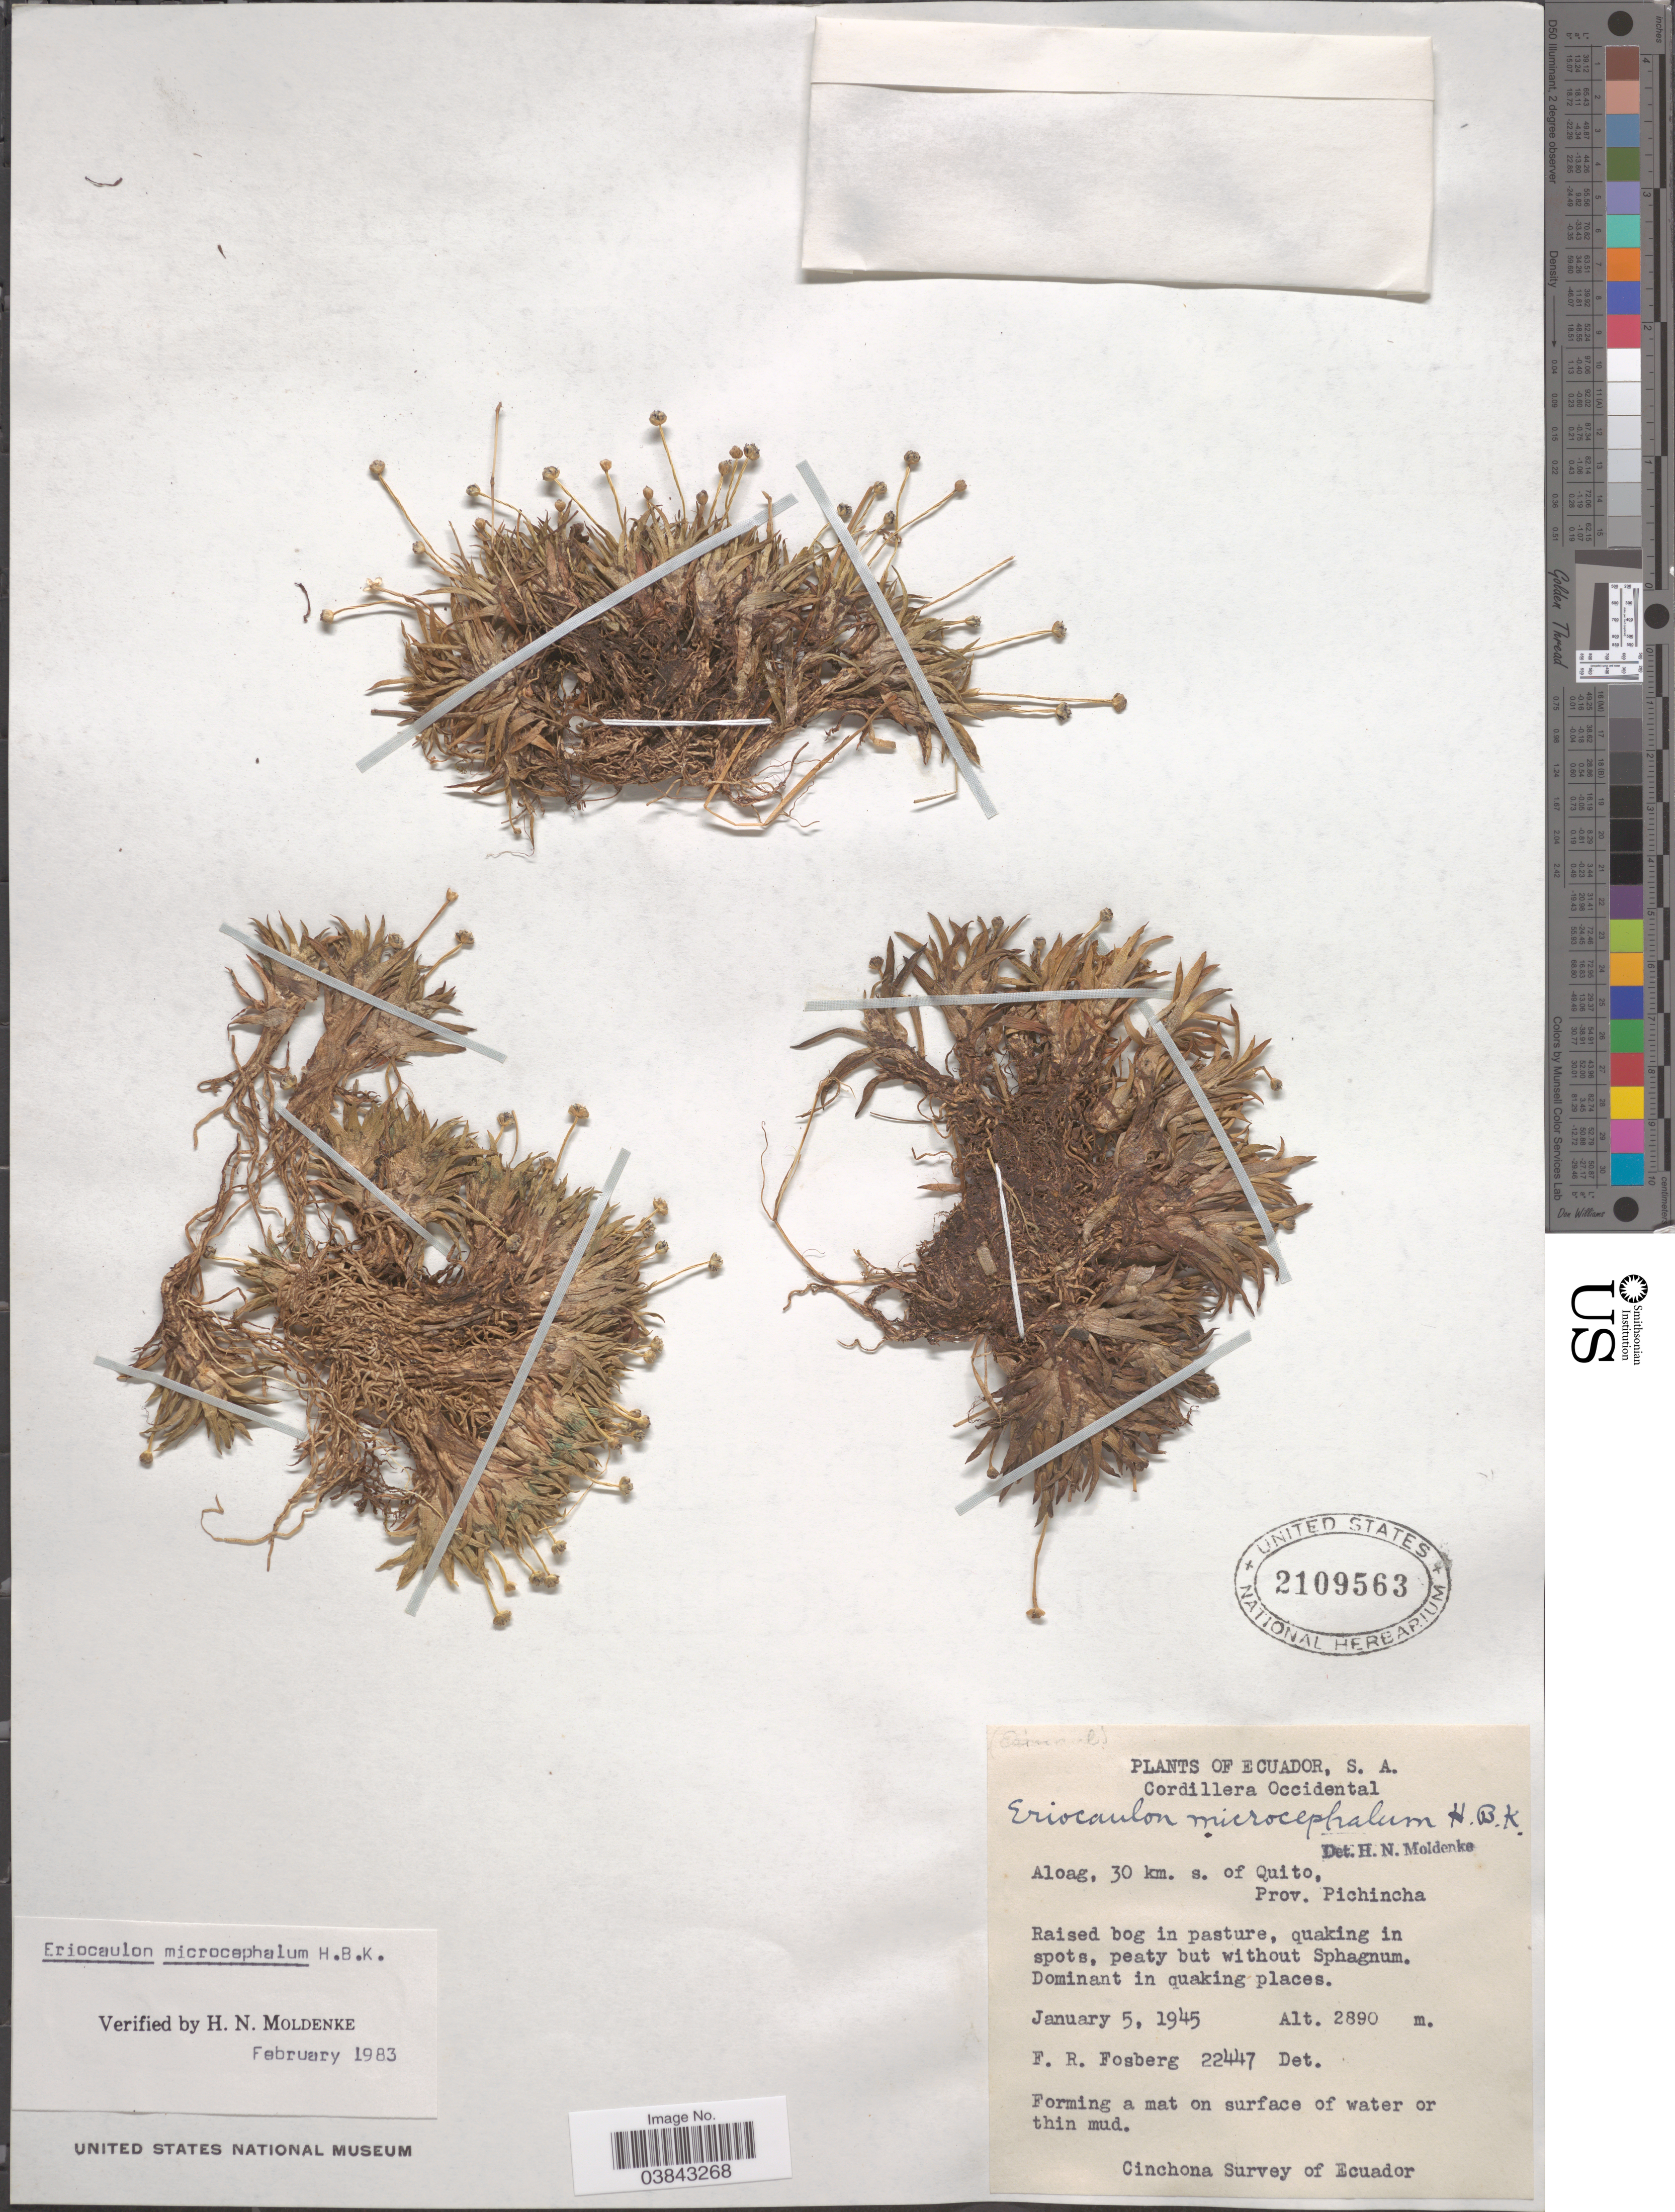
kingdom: Plantae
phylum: Tracheophyta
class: Liliopsida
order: Poales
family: Eriocaulaceae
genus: Eriocaulon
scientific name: Eriocaulon microcephalum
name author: Kunth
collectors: F. R. Fosberg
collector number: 22447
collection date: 1945-01-05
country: Ecuador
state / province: Pichincha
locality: Cordillera Occidental. Aloag, 30 km. s. of Quito.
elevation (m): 2890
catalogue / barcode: US 2109563